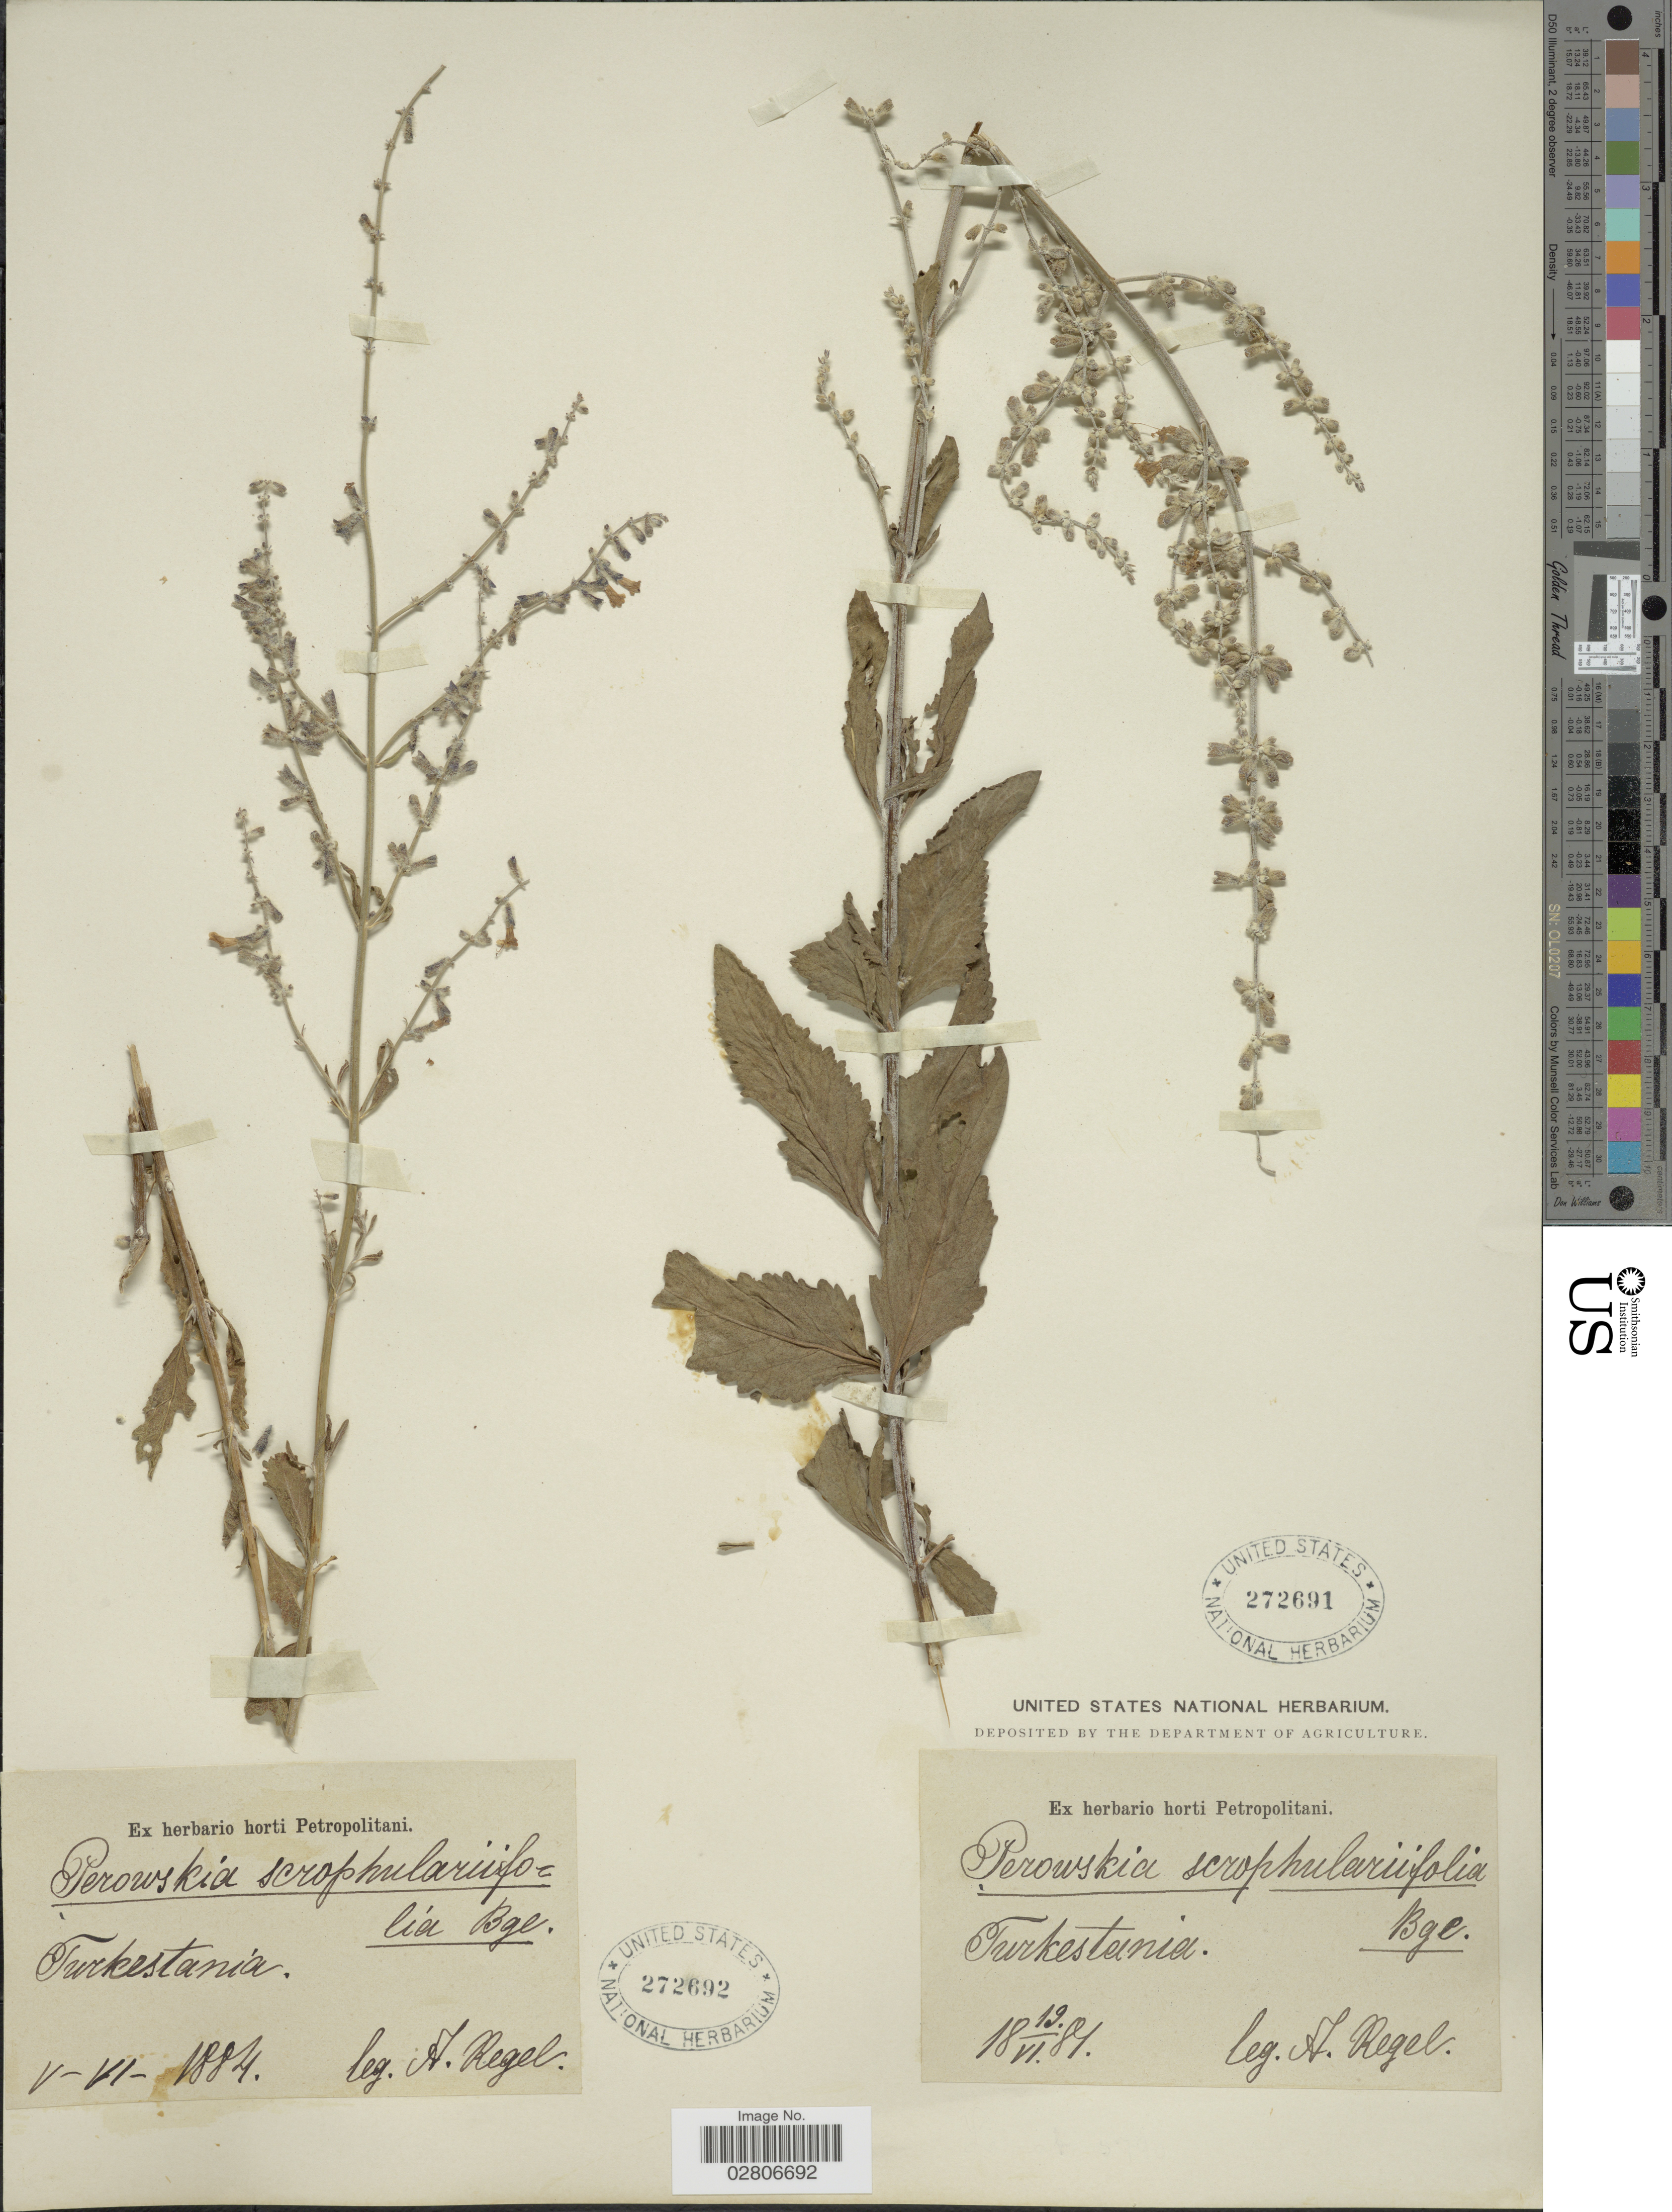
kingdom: Plantae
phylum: Tracheophyta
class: Magnoliopsida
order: Lamiales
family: Lamiaceae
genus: Perovskia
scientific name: Perovskia scrophulariifolia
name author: Bunge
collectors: A. Regel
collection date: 1884-06-19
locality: Turkestania.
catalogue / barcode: US 272691